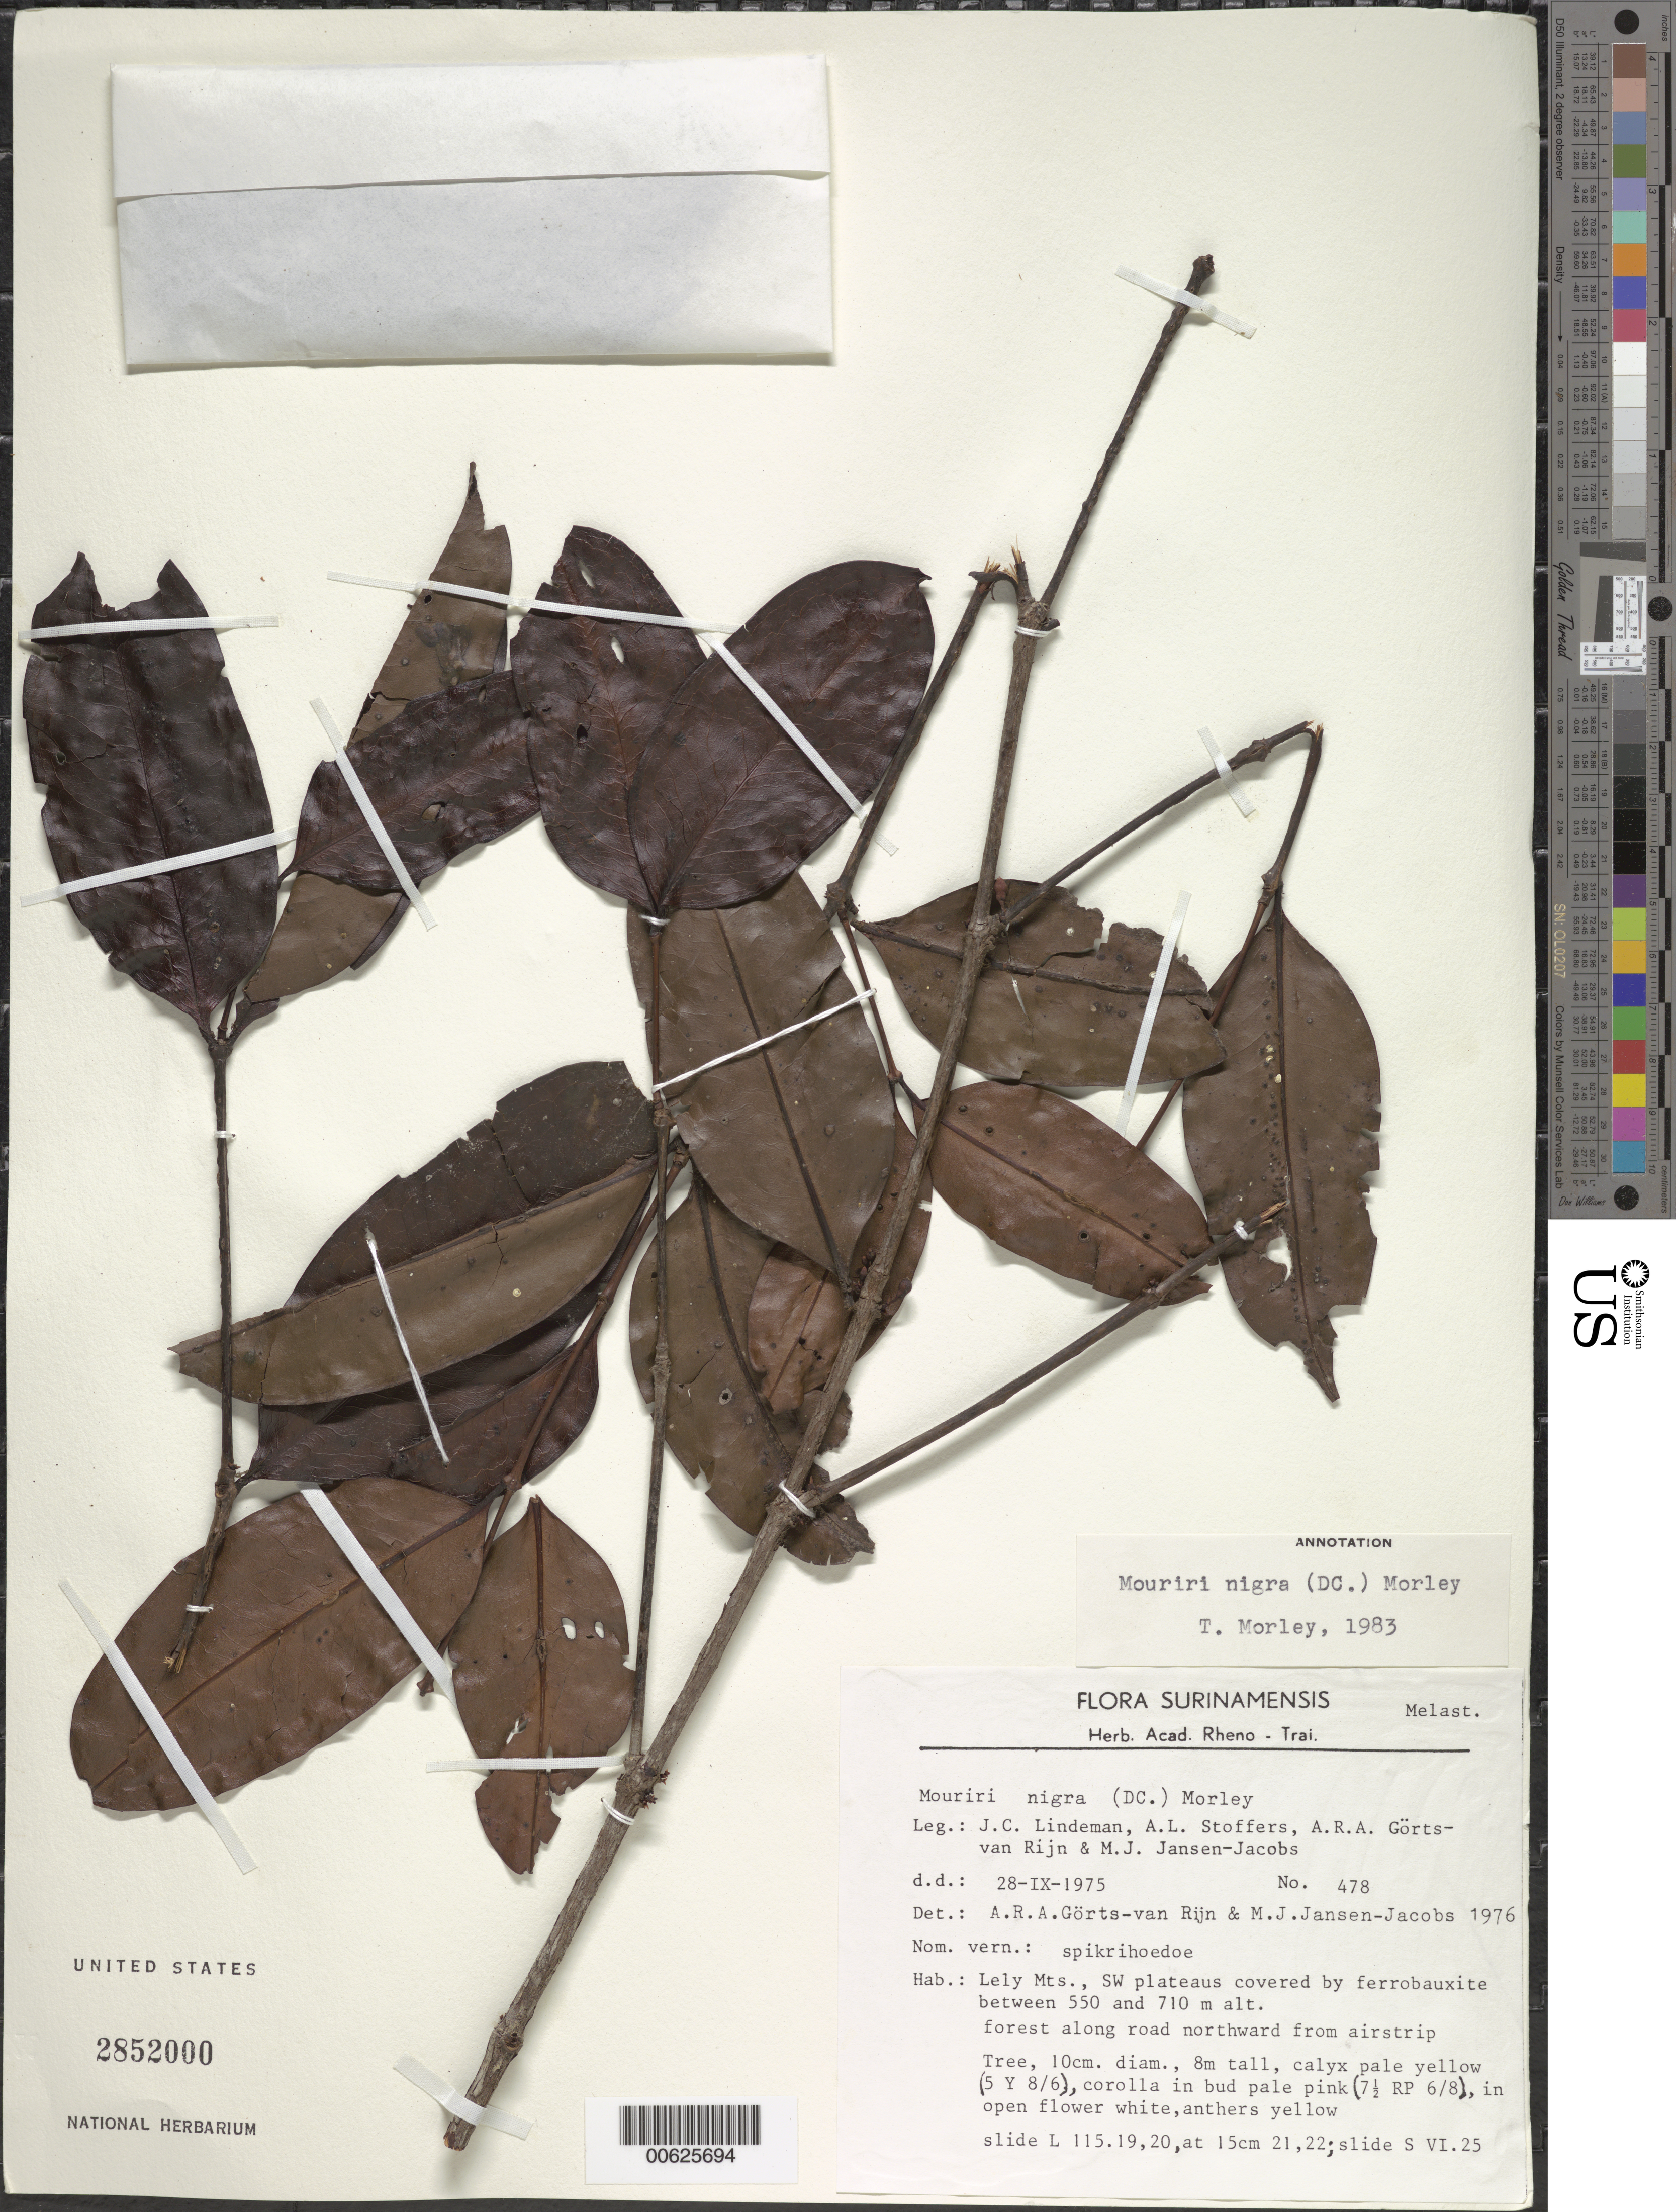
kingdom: Plantae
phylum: Tracheophyta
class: Magnoliopsida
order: Myrtales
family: Melastomataceae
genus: Mouriri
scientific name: Mouriri nigra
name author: (DC.) Morley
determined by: Morley, T.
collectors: J. C. Lindeman, A. Stoffers, A. .R. A. Görts-van Rijn & M. J. Jansen-Jacobs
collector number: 75 478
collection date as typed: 28-Sep-75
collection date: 1975-09-28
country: Suriname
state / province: Marowijne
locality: Lely Mts., SW plateaus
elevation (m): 550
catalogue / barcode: US 2852000